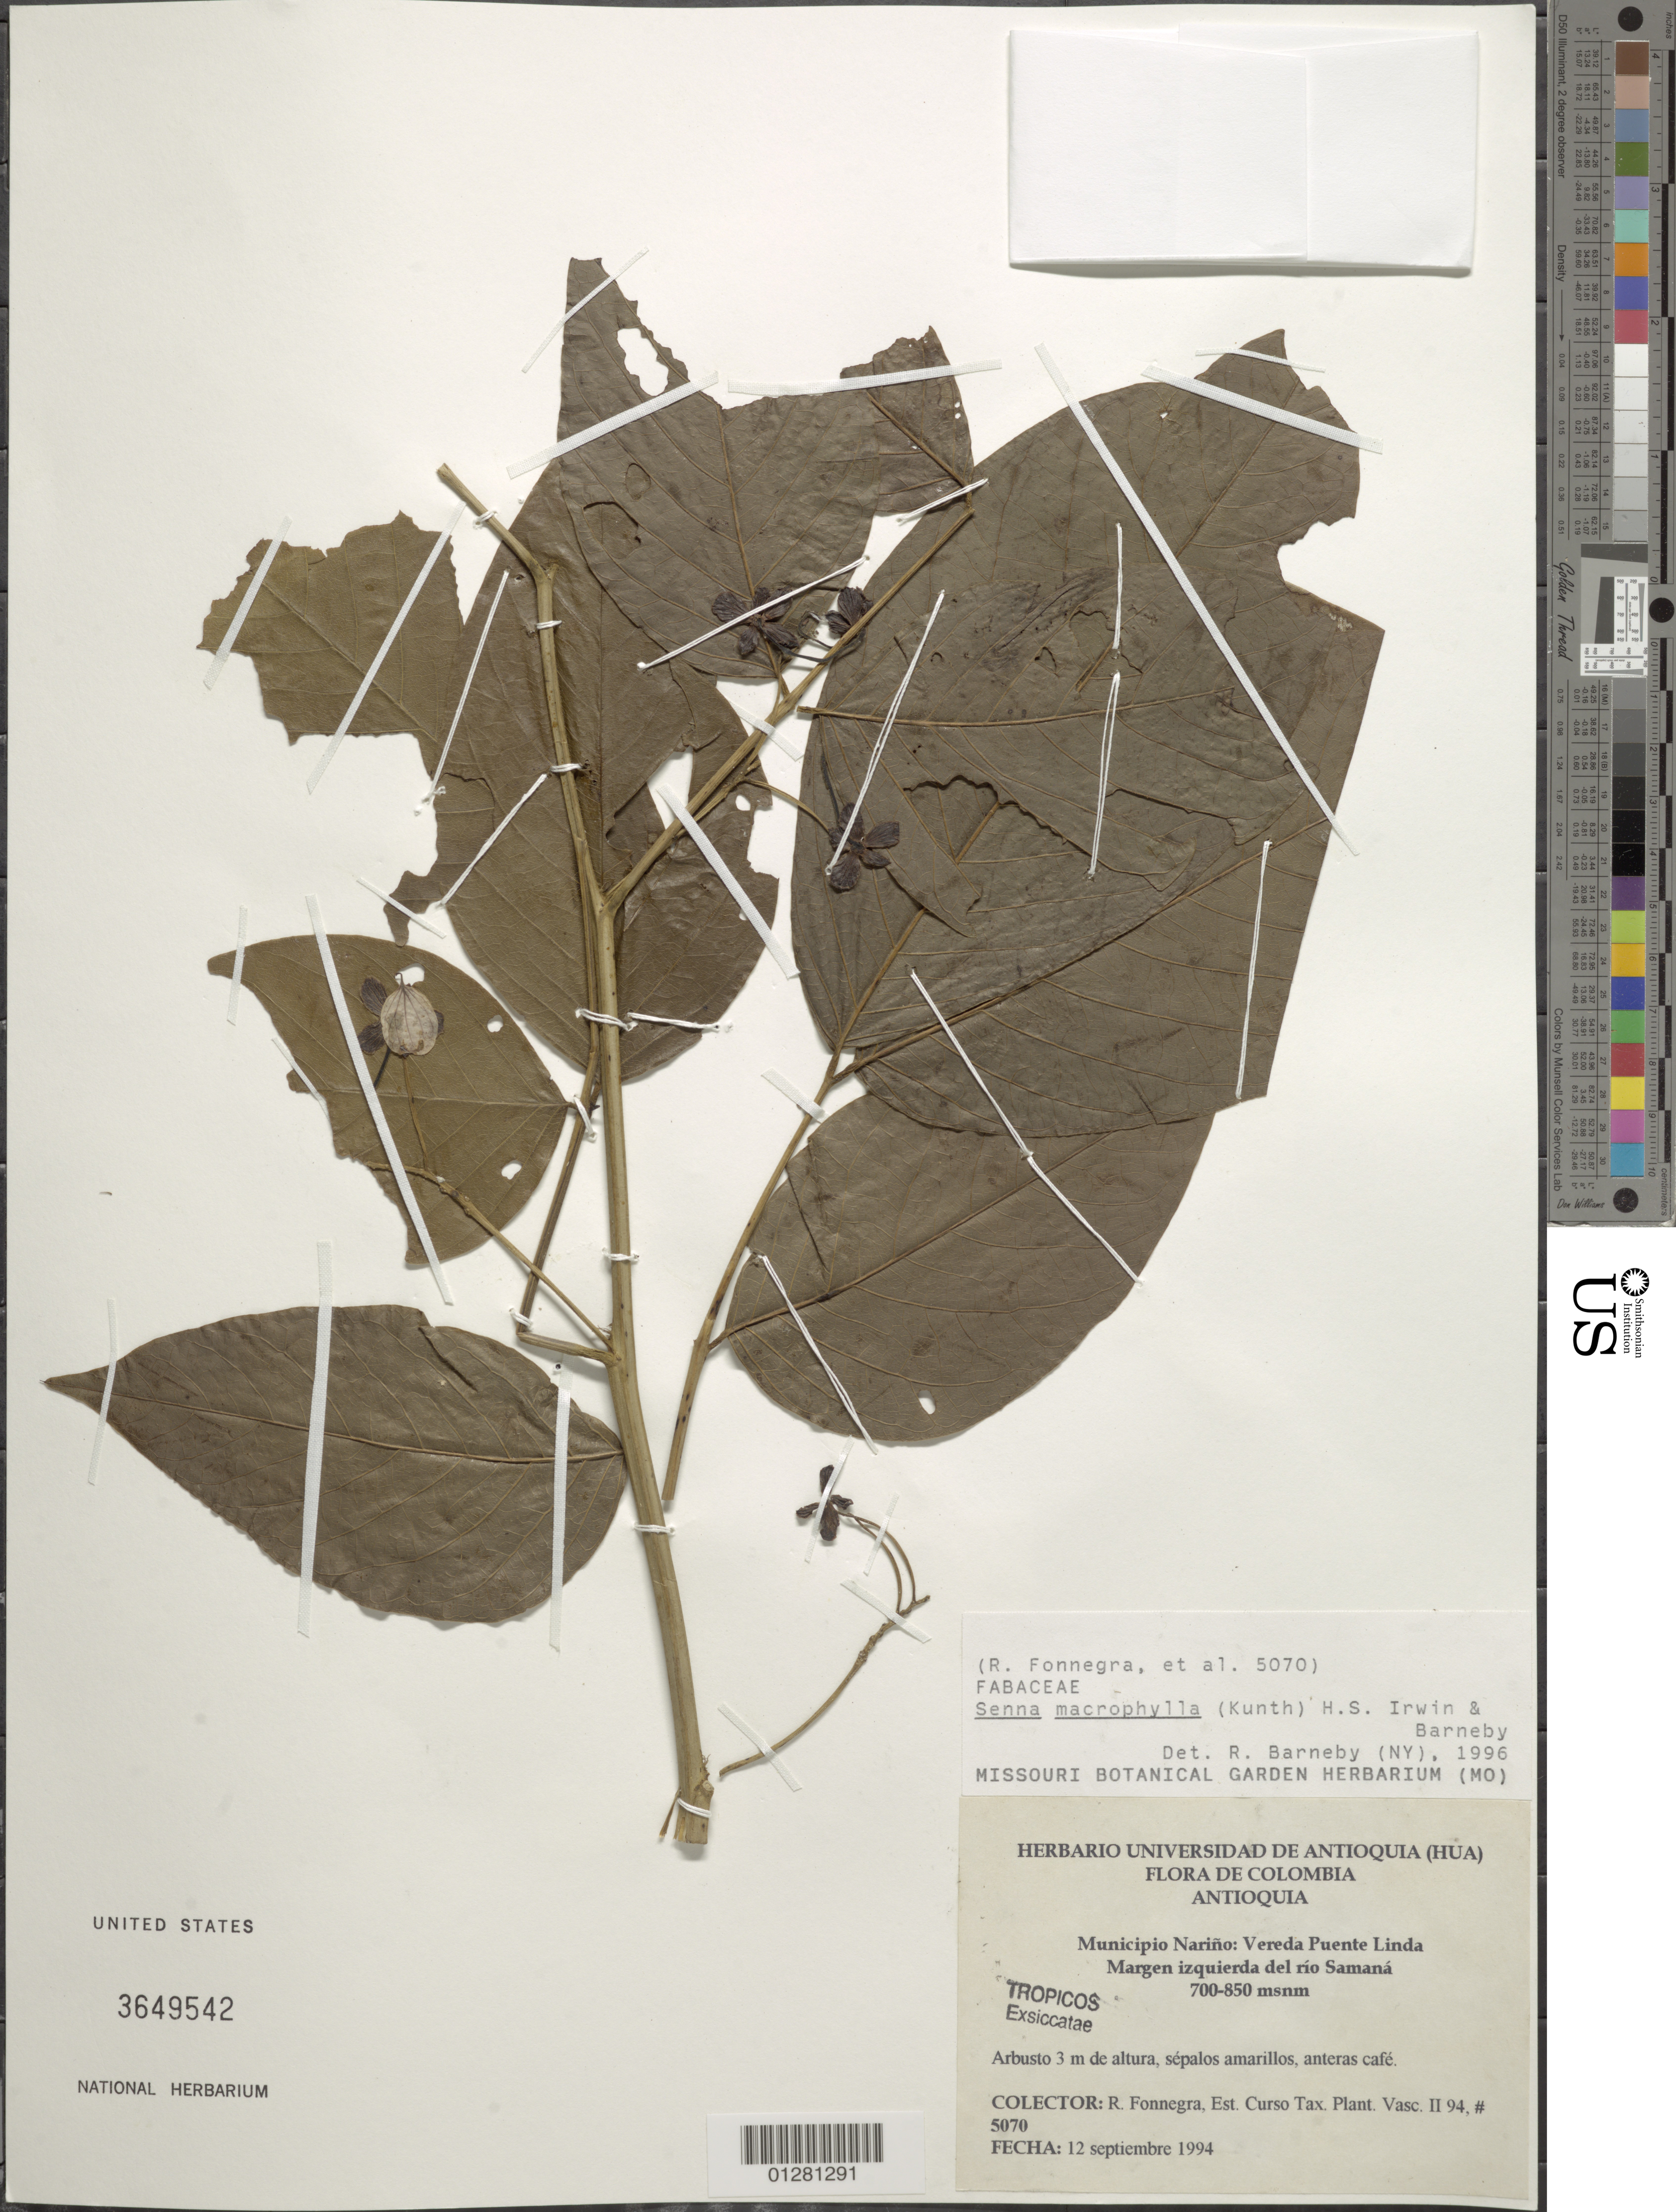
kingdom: Plantae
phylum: Tracheophyta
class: Magnoliopsida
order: Fabales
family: Fabaceae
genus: Senna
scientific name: Senna macrophylla var. macrophylla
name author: (Kunth) H.S. Irwin & Barneby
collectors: R. Fonnegra G.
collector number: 5070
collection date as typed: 12 Sep 1994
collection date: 1994-09-12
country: Colombia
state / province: Antioquiá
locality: Mun. Narino: Vereda Puente Linda. Margen izquierda del rio Samana.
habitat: Shrub.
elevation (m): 700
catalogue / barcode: US 3649542